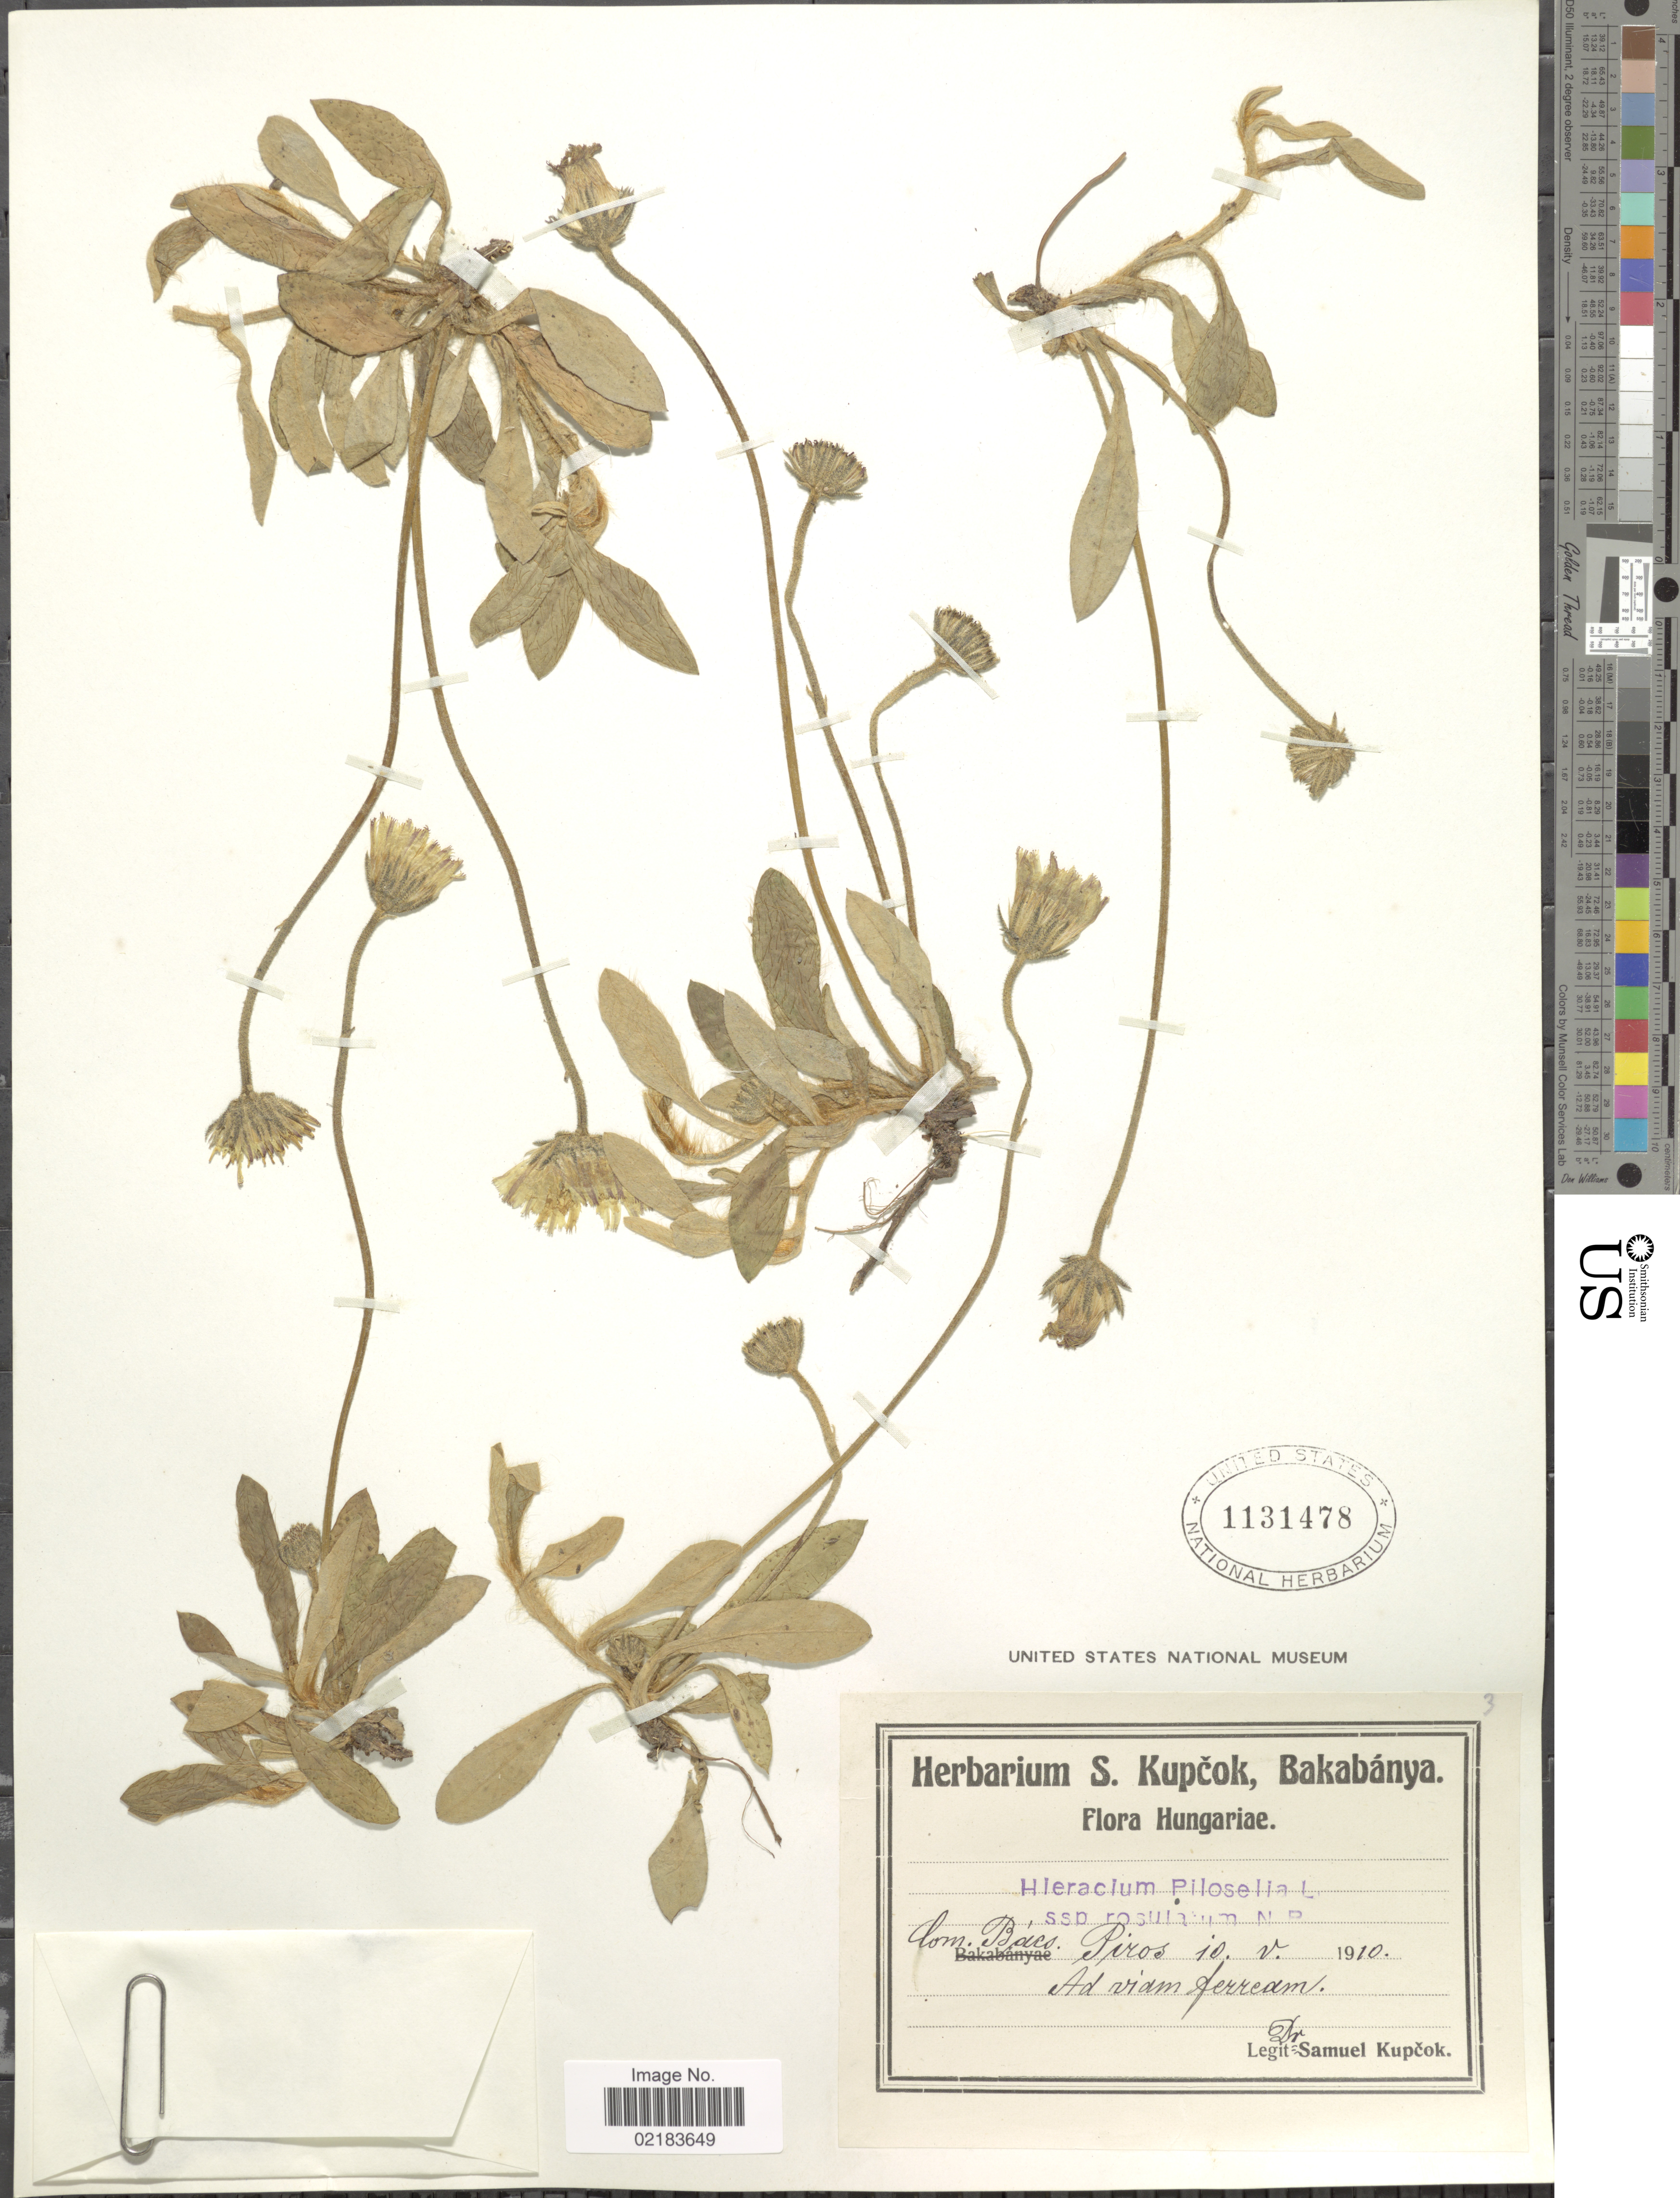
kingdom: Plantae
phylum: Tracheophyta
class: Magnoliopsida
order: Asterales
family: Asteraceae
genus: Pilosella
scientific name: Pilosella officinarum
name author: Vaill.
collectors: S. Kupcok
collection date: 1910-05-10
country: Hungary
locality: Com. Bács. Piros. Ad viam ferream. [interpreted]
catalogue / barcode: US 1131478